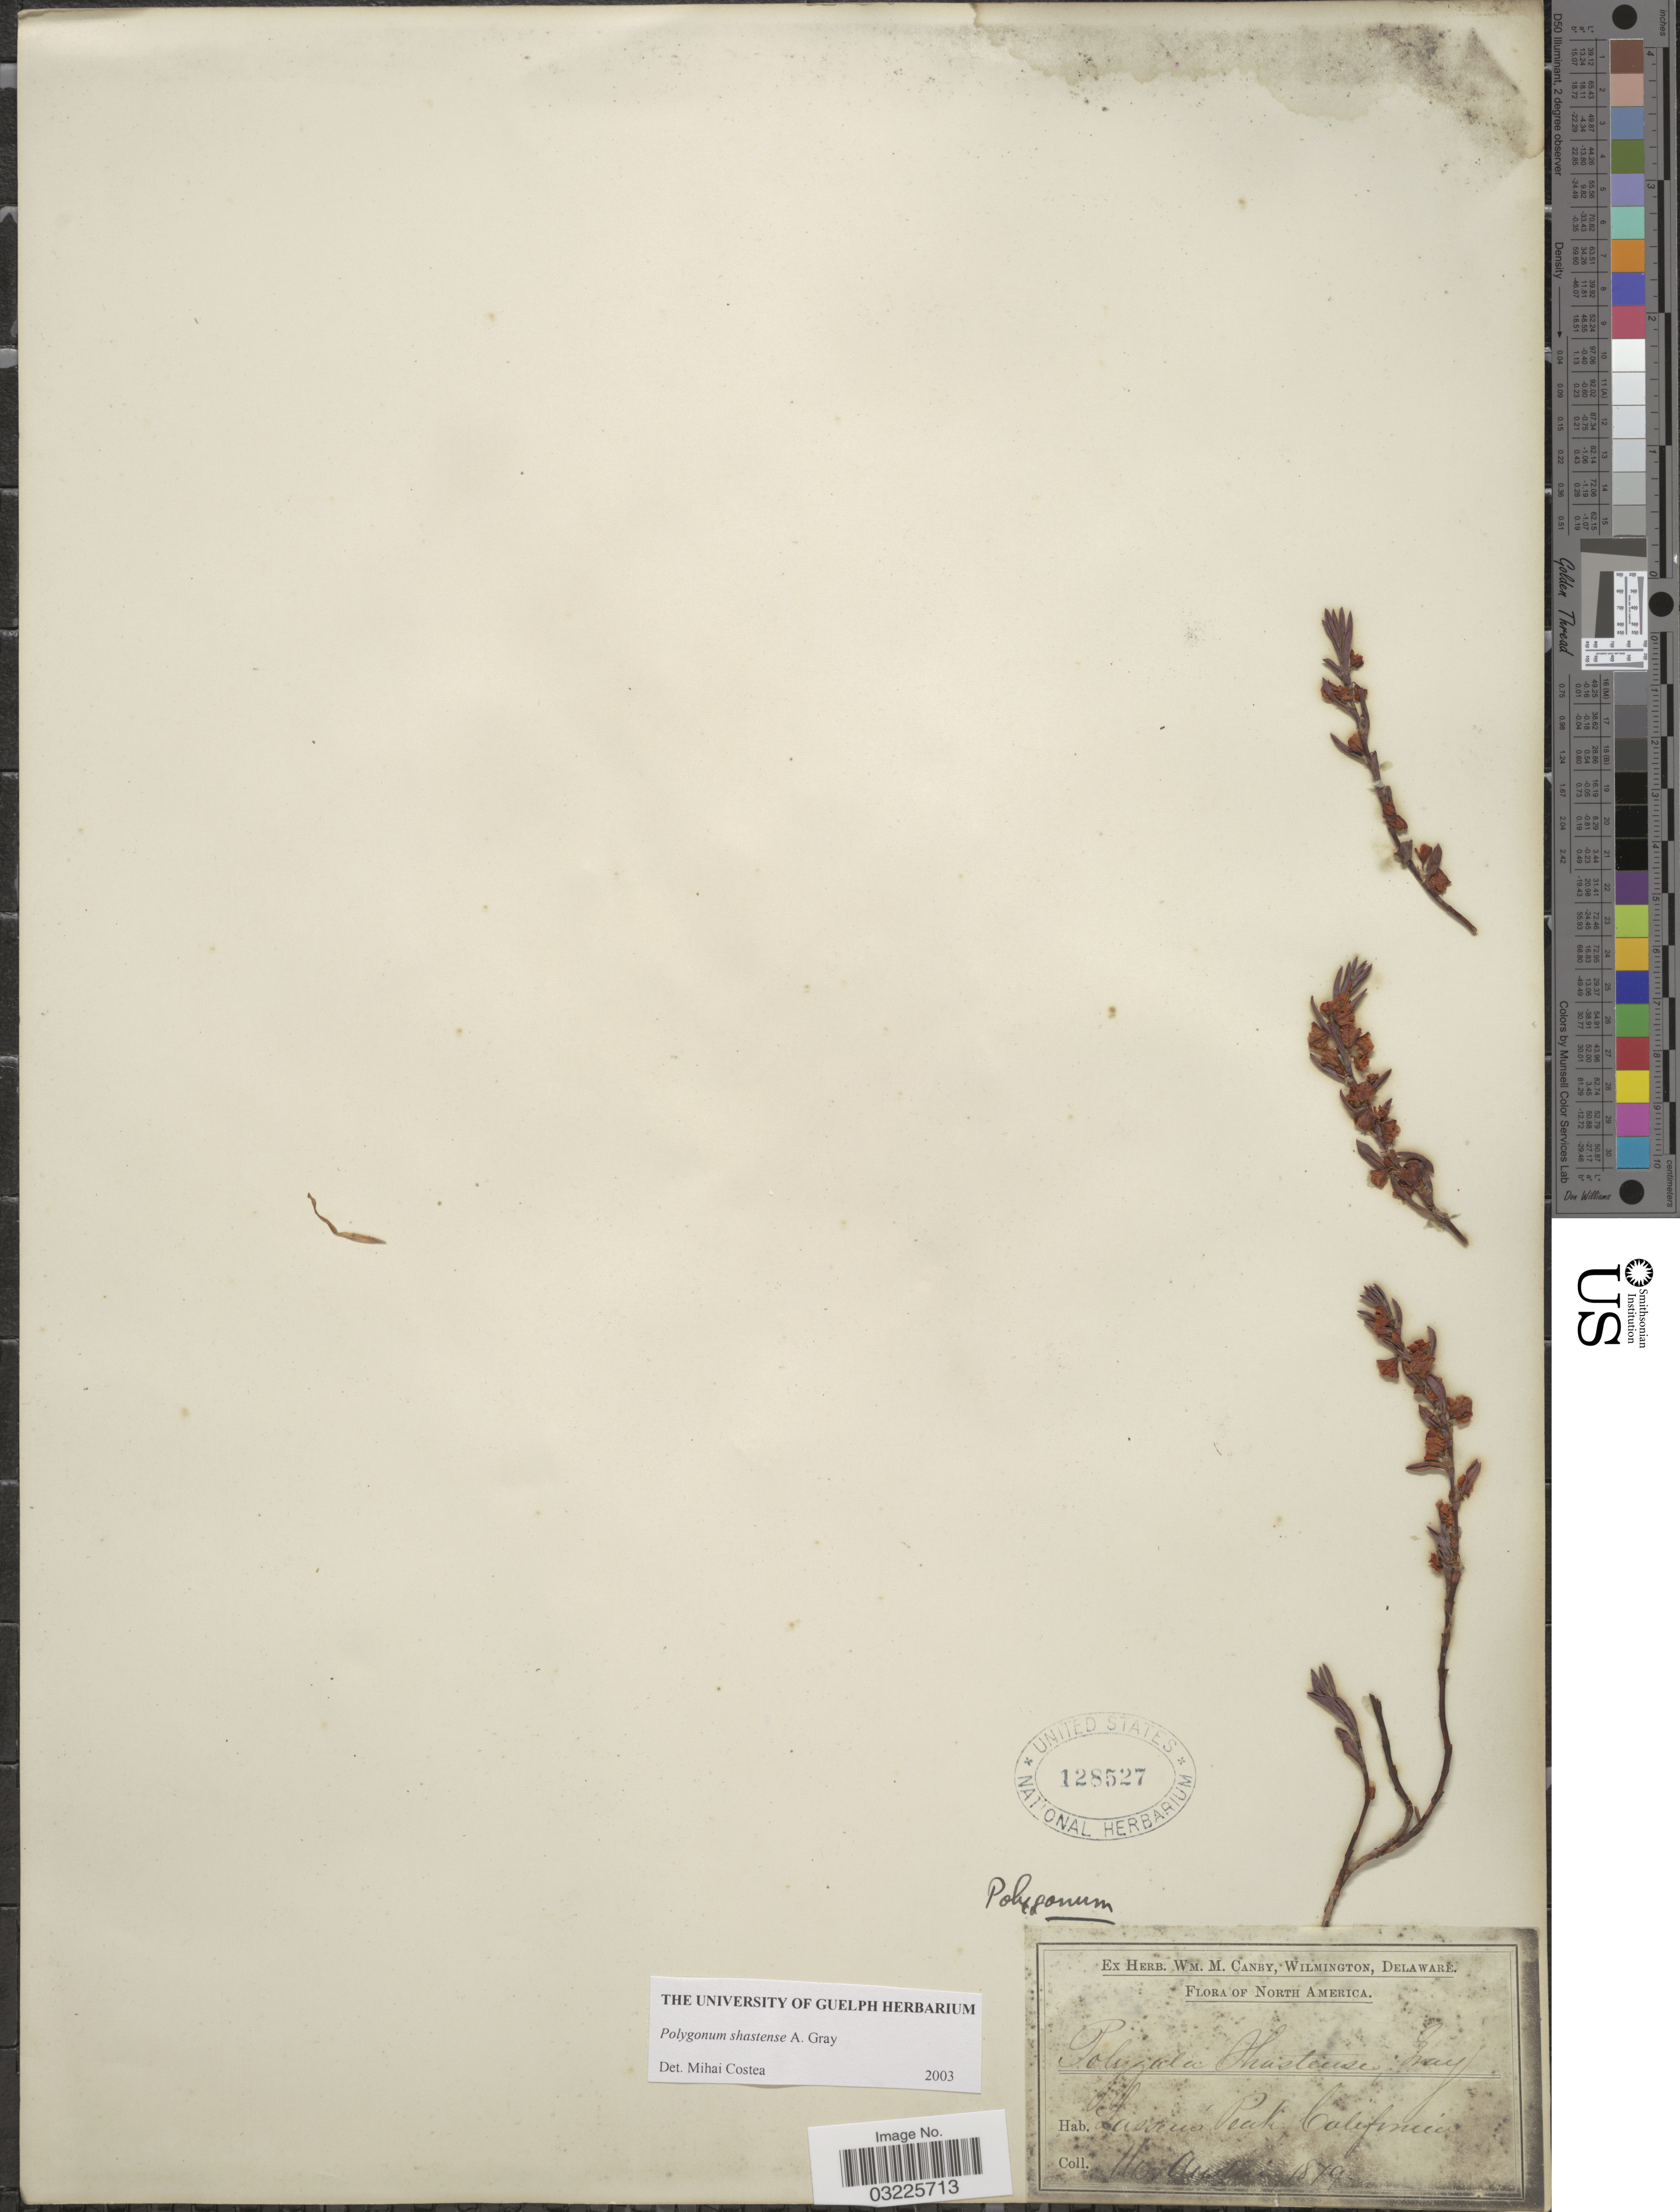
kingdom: Plantae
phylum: Tracheophyta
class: Magnoliopsida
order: Caryophyllales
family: Polygonaceae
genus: Polygonum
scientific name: Polygonum shastense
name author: W.H. Brewer ex A. Gray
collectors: Austin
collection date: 1879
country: United States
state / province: California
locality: Lassens Peak.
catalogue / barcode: US 128527